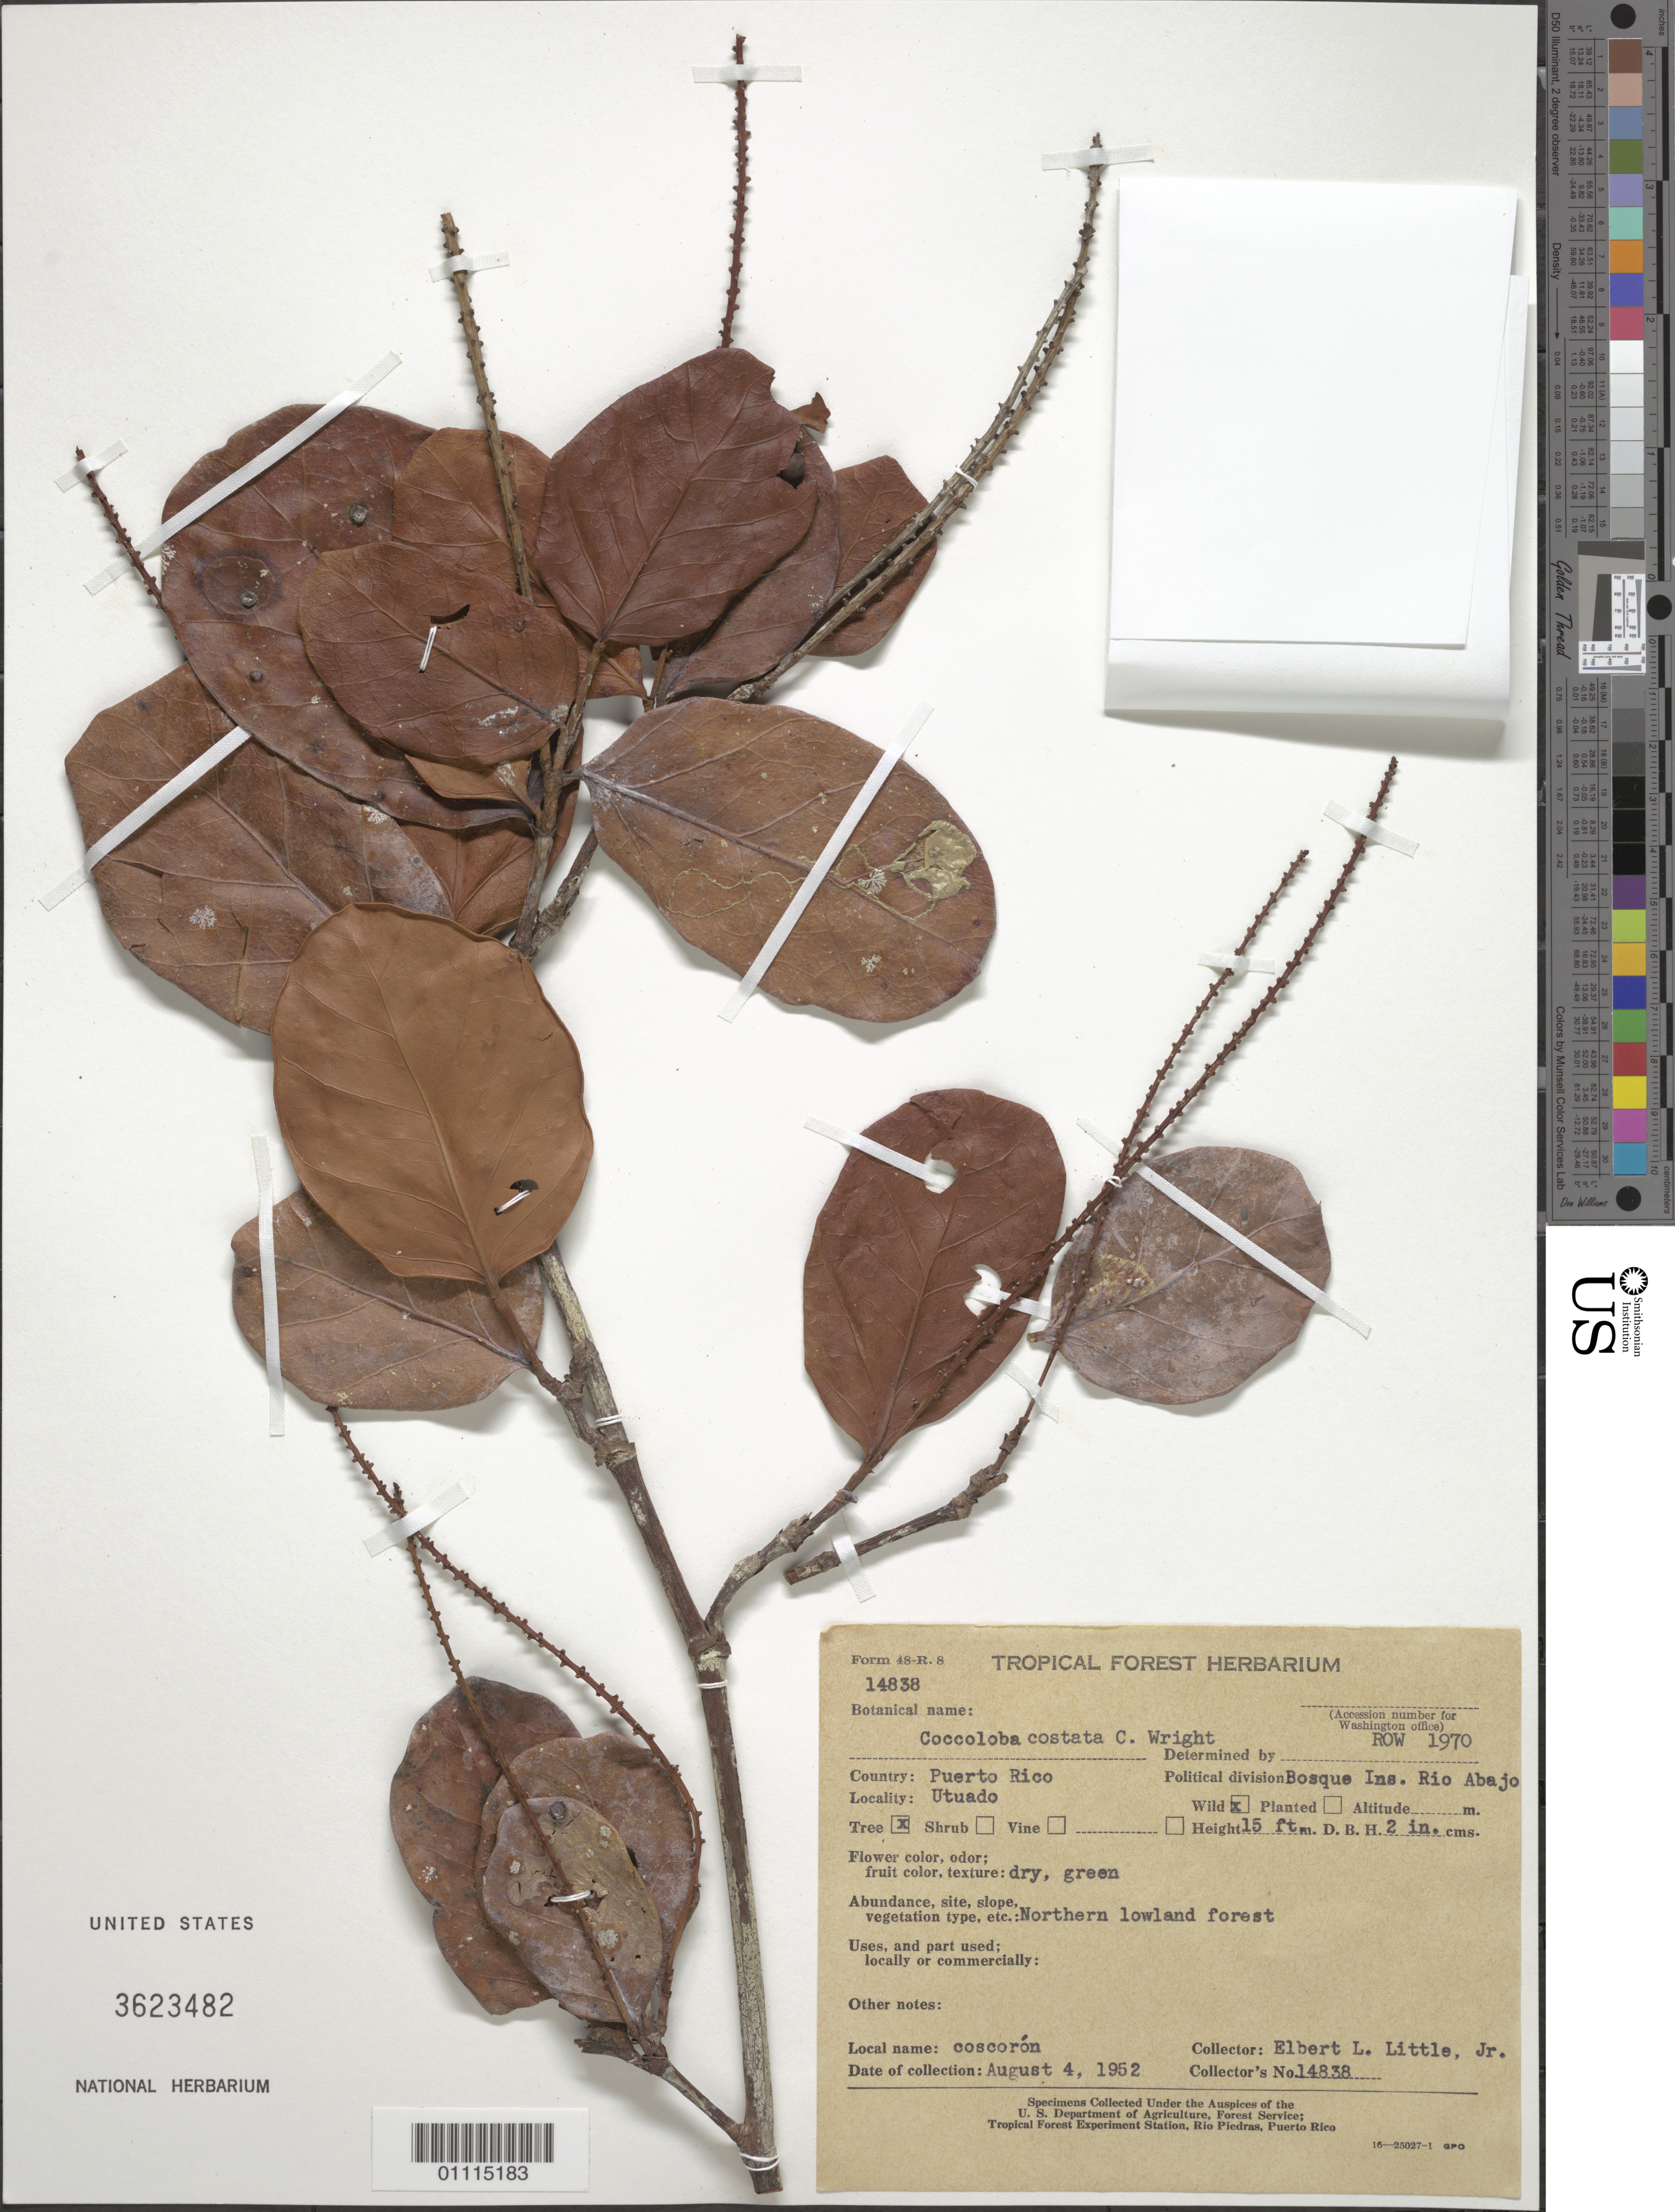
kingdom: Plantae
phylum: Tracheophyta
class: Magnoliopsida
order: Caryophyllales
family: Polygonaceae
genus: Coccoloba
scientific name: Coccoloba costata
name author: C. Wright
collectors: E. L. Little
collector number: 14838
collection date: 1952-08-04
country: Puerto Rico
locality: Utuado, Bosque Ins. Río Abajo.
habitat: Northern lowland forest.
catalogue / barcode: US 3623482